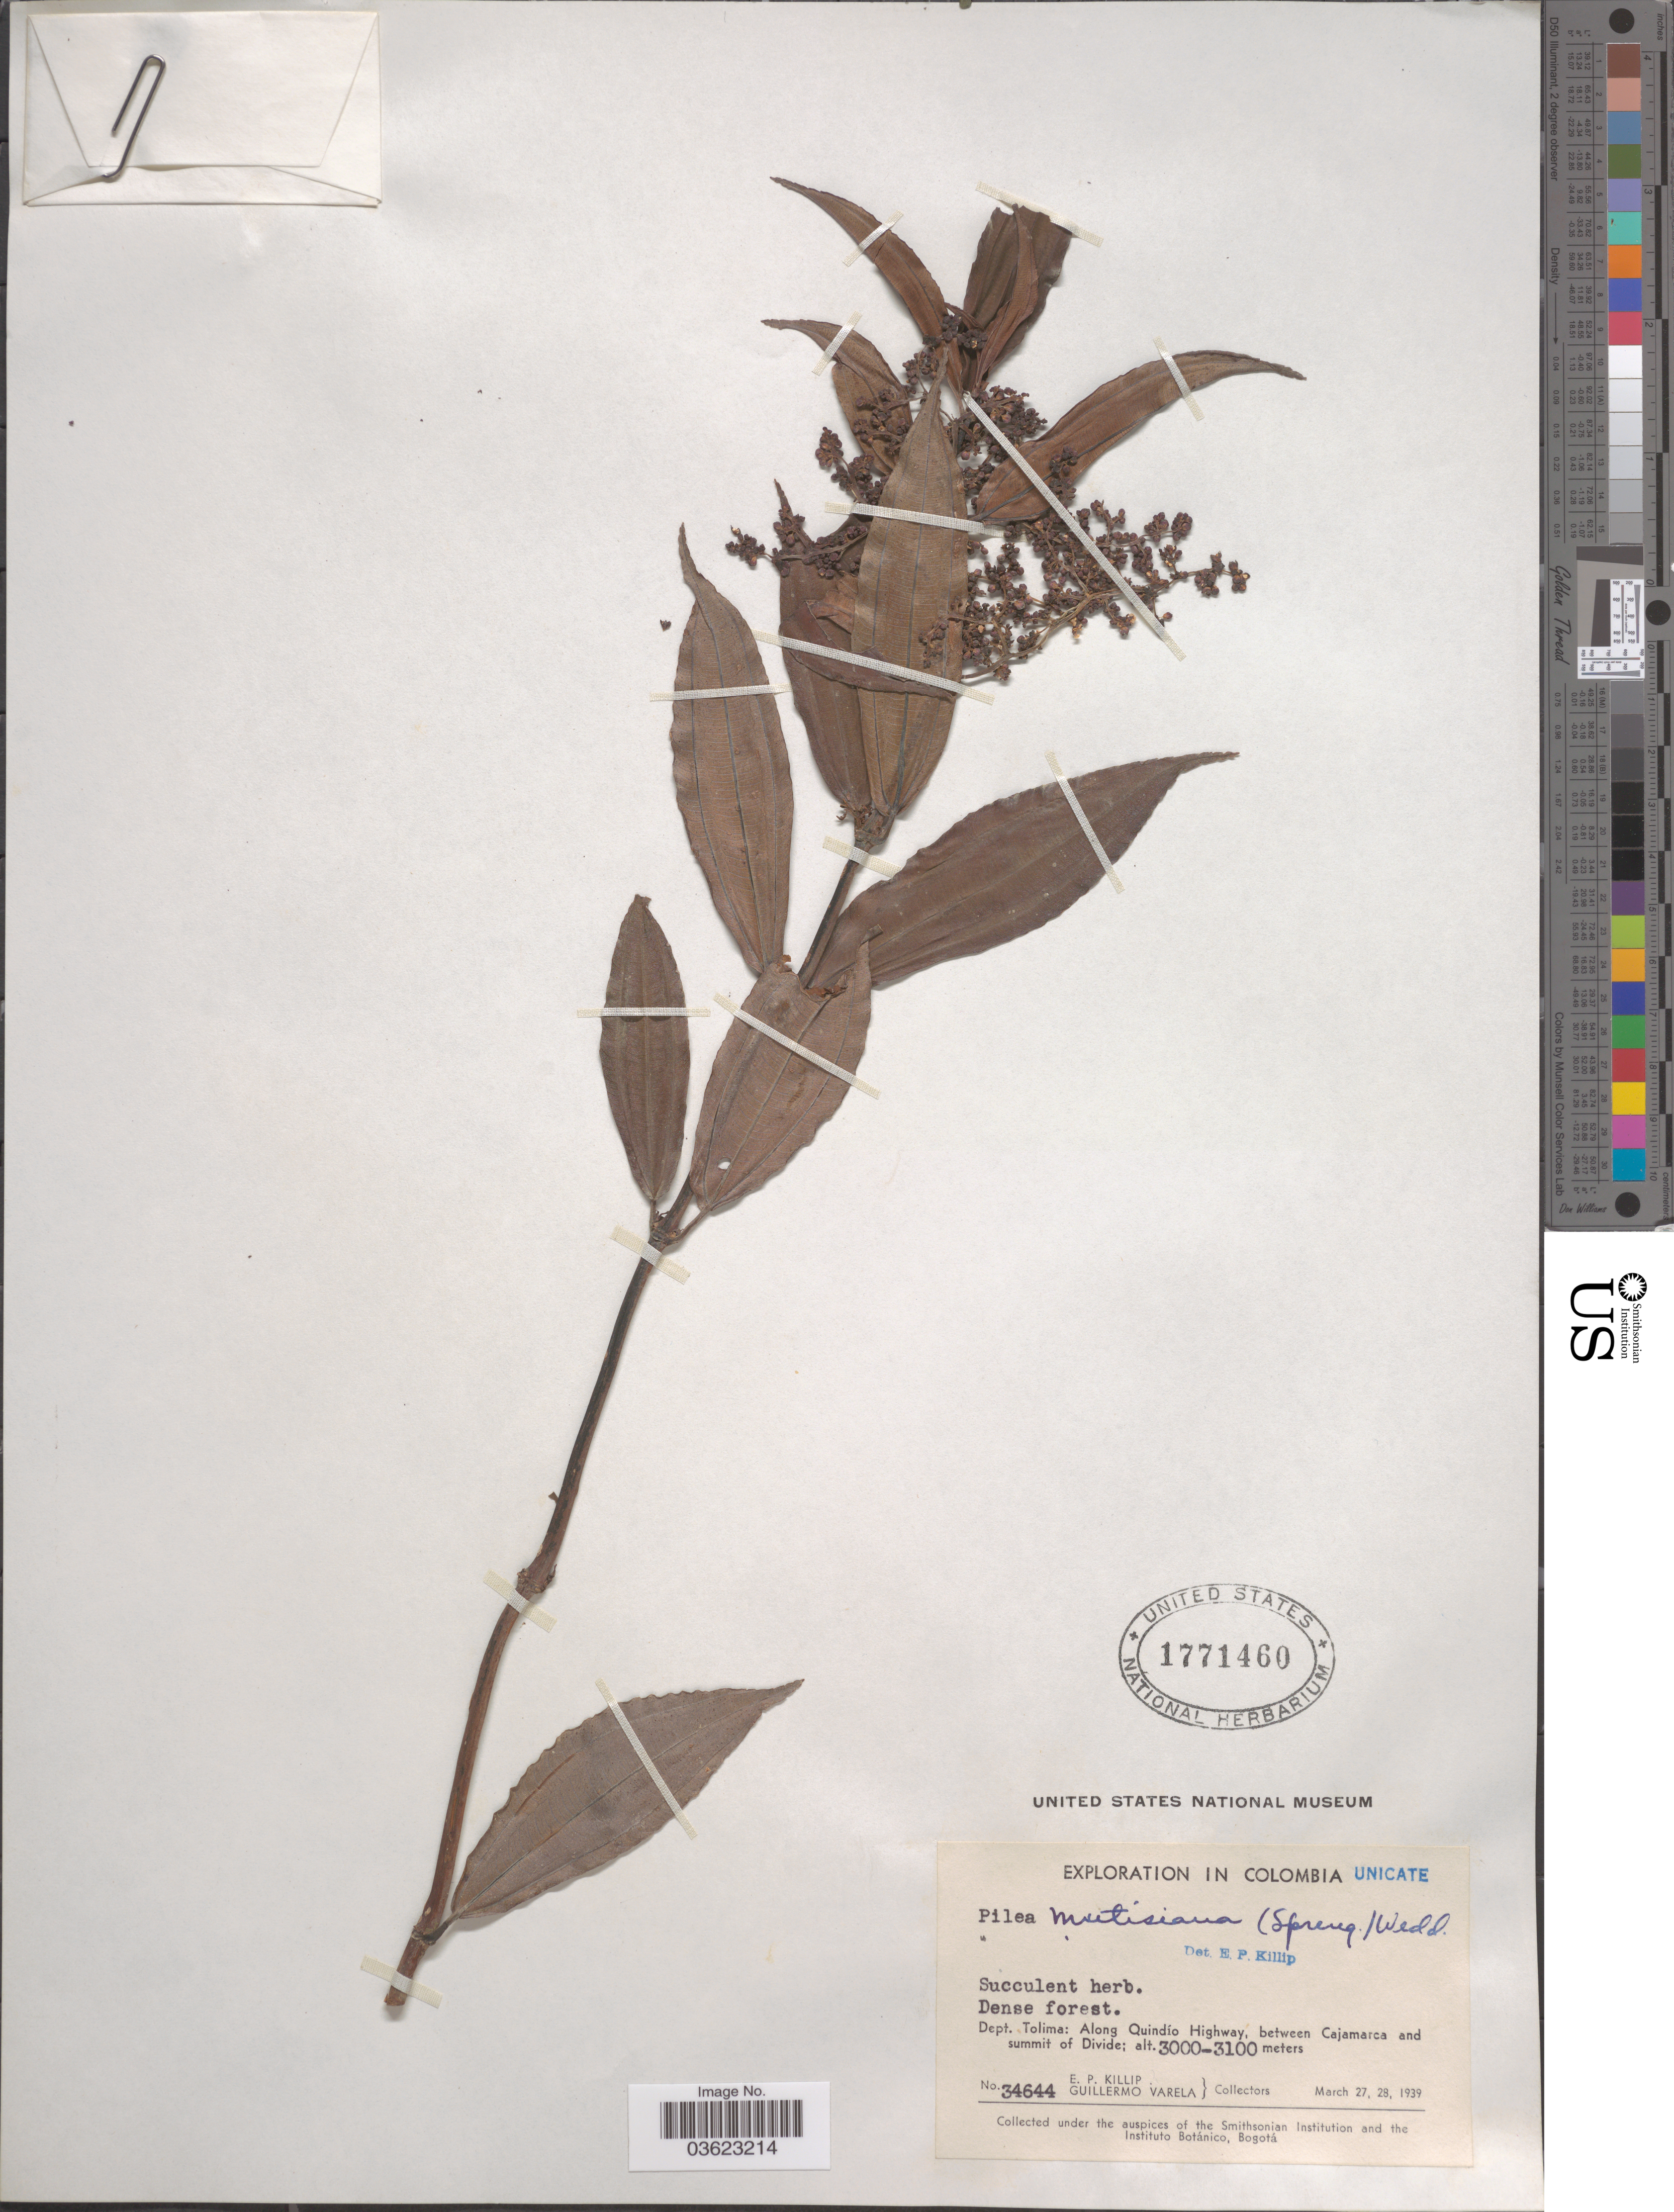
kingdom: Plantae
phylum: Tracheophyta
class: Magnoliopsida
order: Rosales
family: Urticaceae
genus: Pilea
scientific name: Pilea mutisiana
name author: Wedd.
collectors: E. P. Killip & G. Varela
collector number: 34644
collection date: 1939-03-27/1939-03-28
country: Colombia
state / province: Tolima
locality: Dept. Tolima: Along Quindío Highway, between Cajamarca and summit of Divide.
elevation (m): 3000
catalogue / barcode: US 1771460